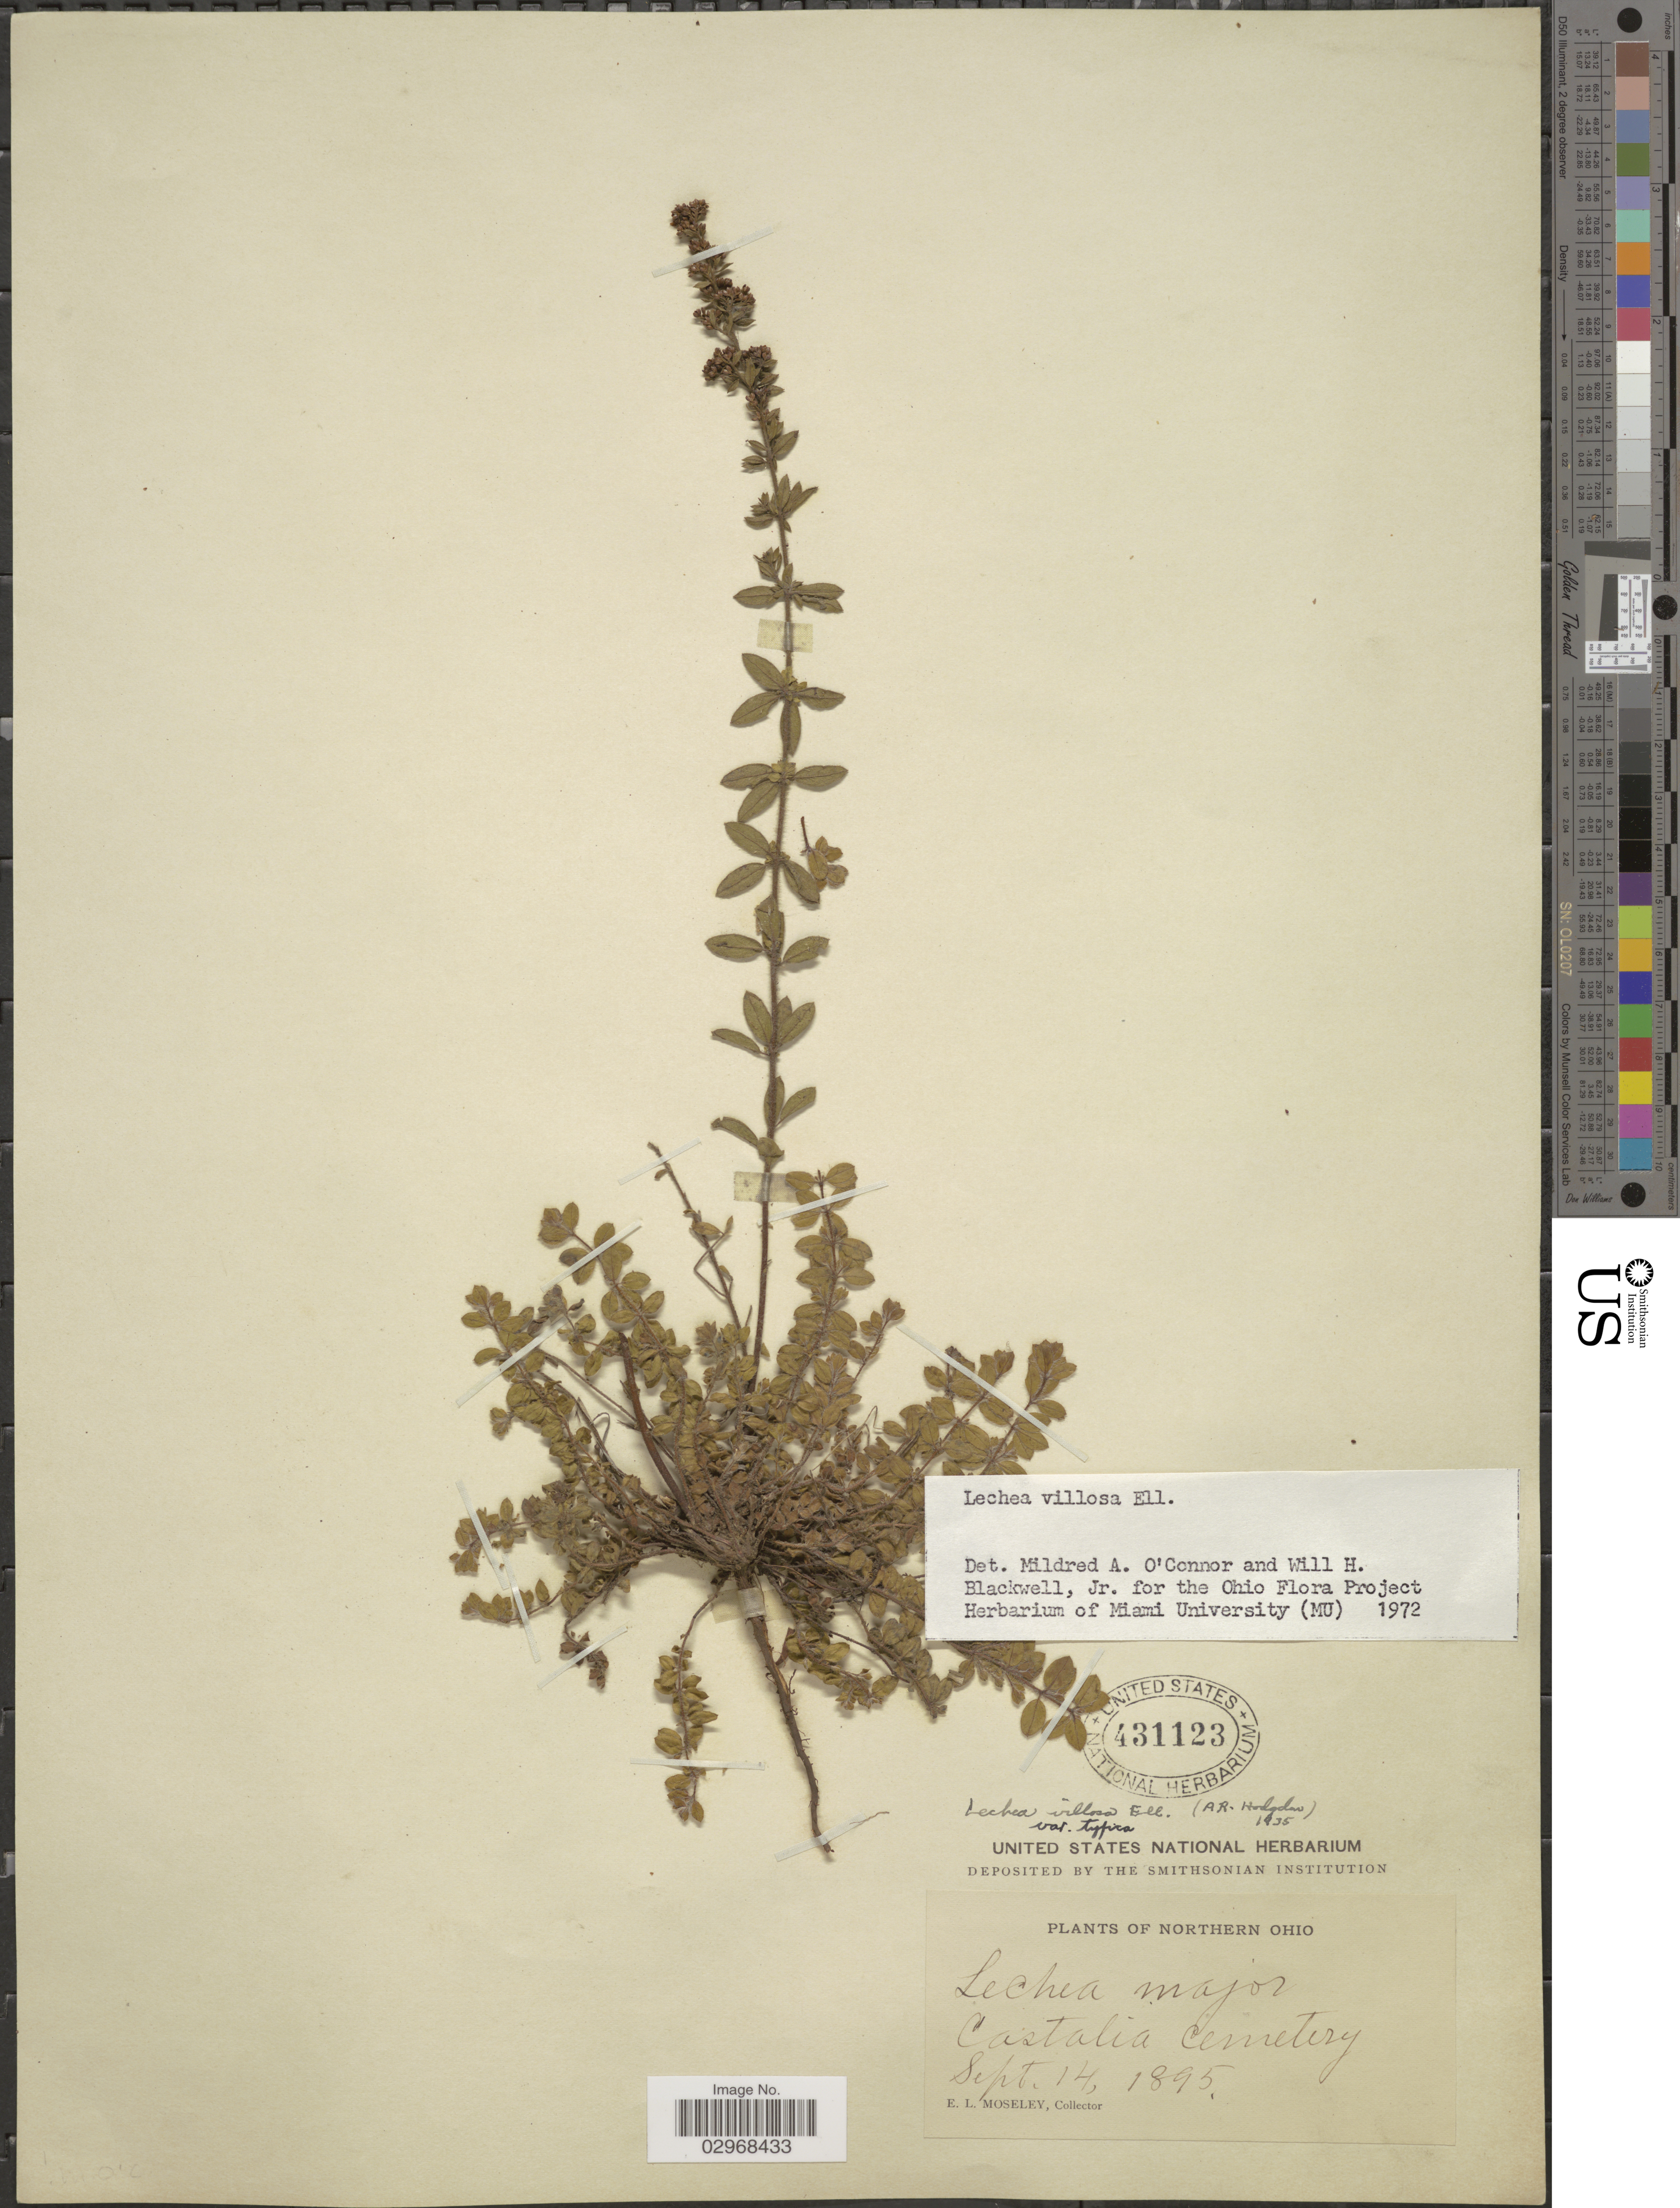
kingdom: Plantae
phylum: Tracheophyta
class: Magnoliopsida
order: Malvales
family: Cistaceae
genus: Lechea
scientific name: Lechea villosa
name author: Elliott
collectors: E. Moseley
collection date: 1895-09-14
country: United States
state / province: Ohio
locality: Northern Ohio, Castalia Cemetery.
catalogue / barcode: US 431123